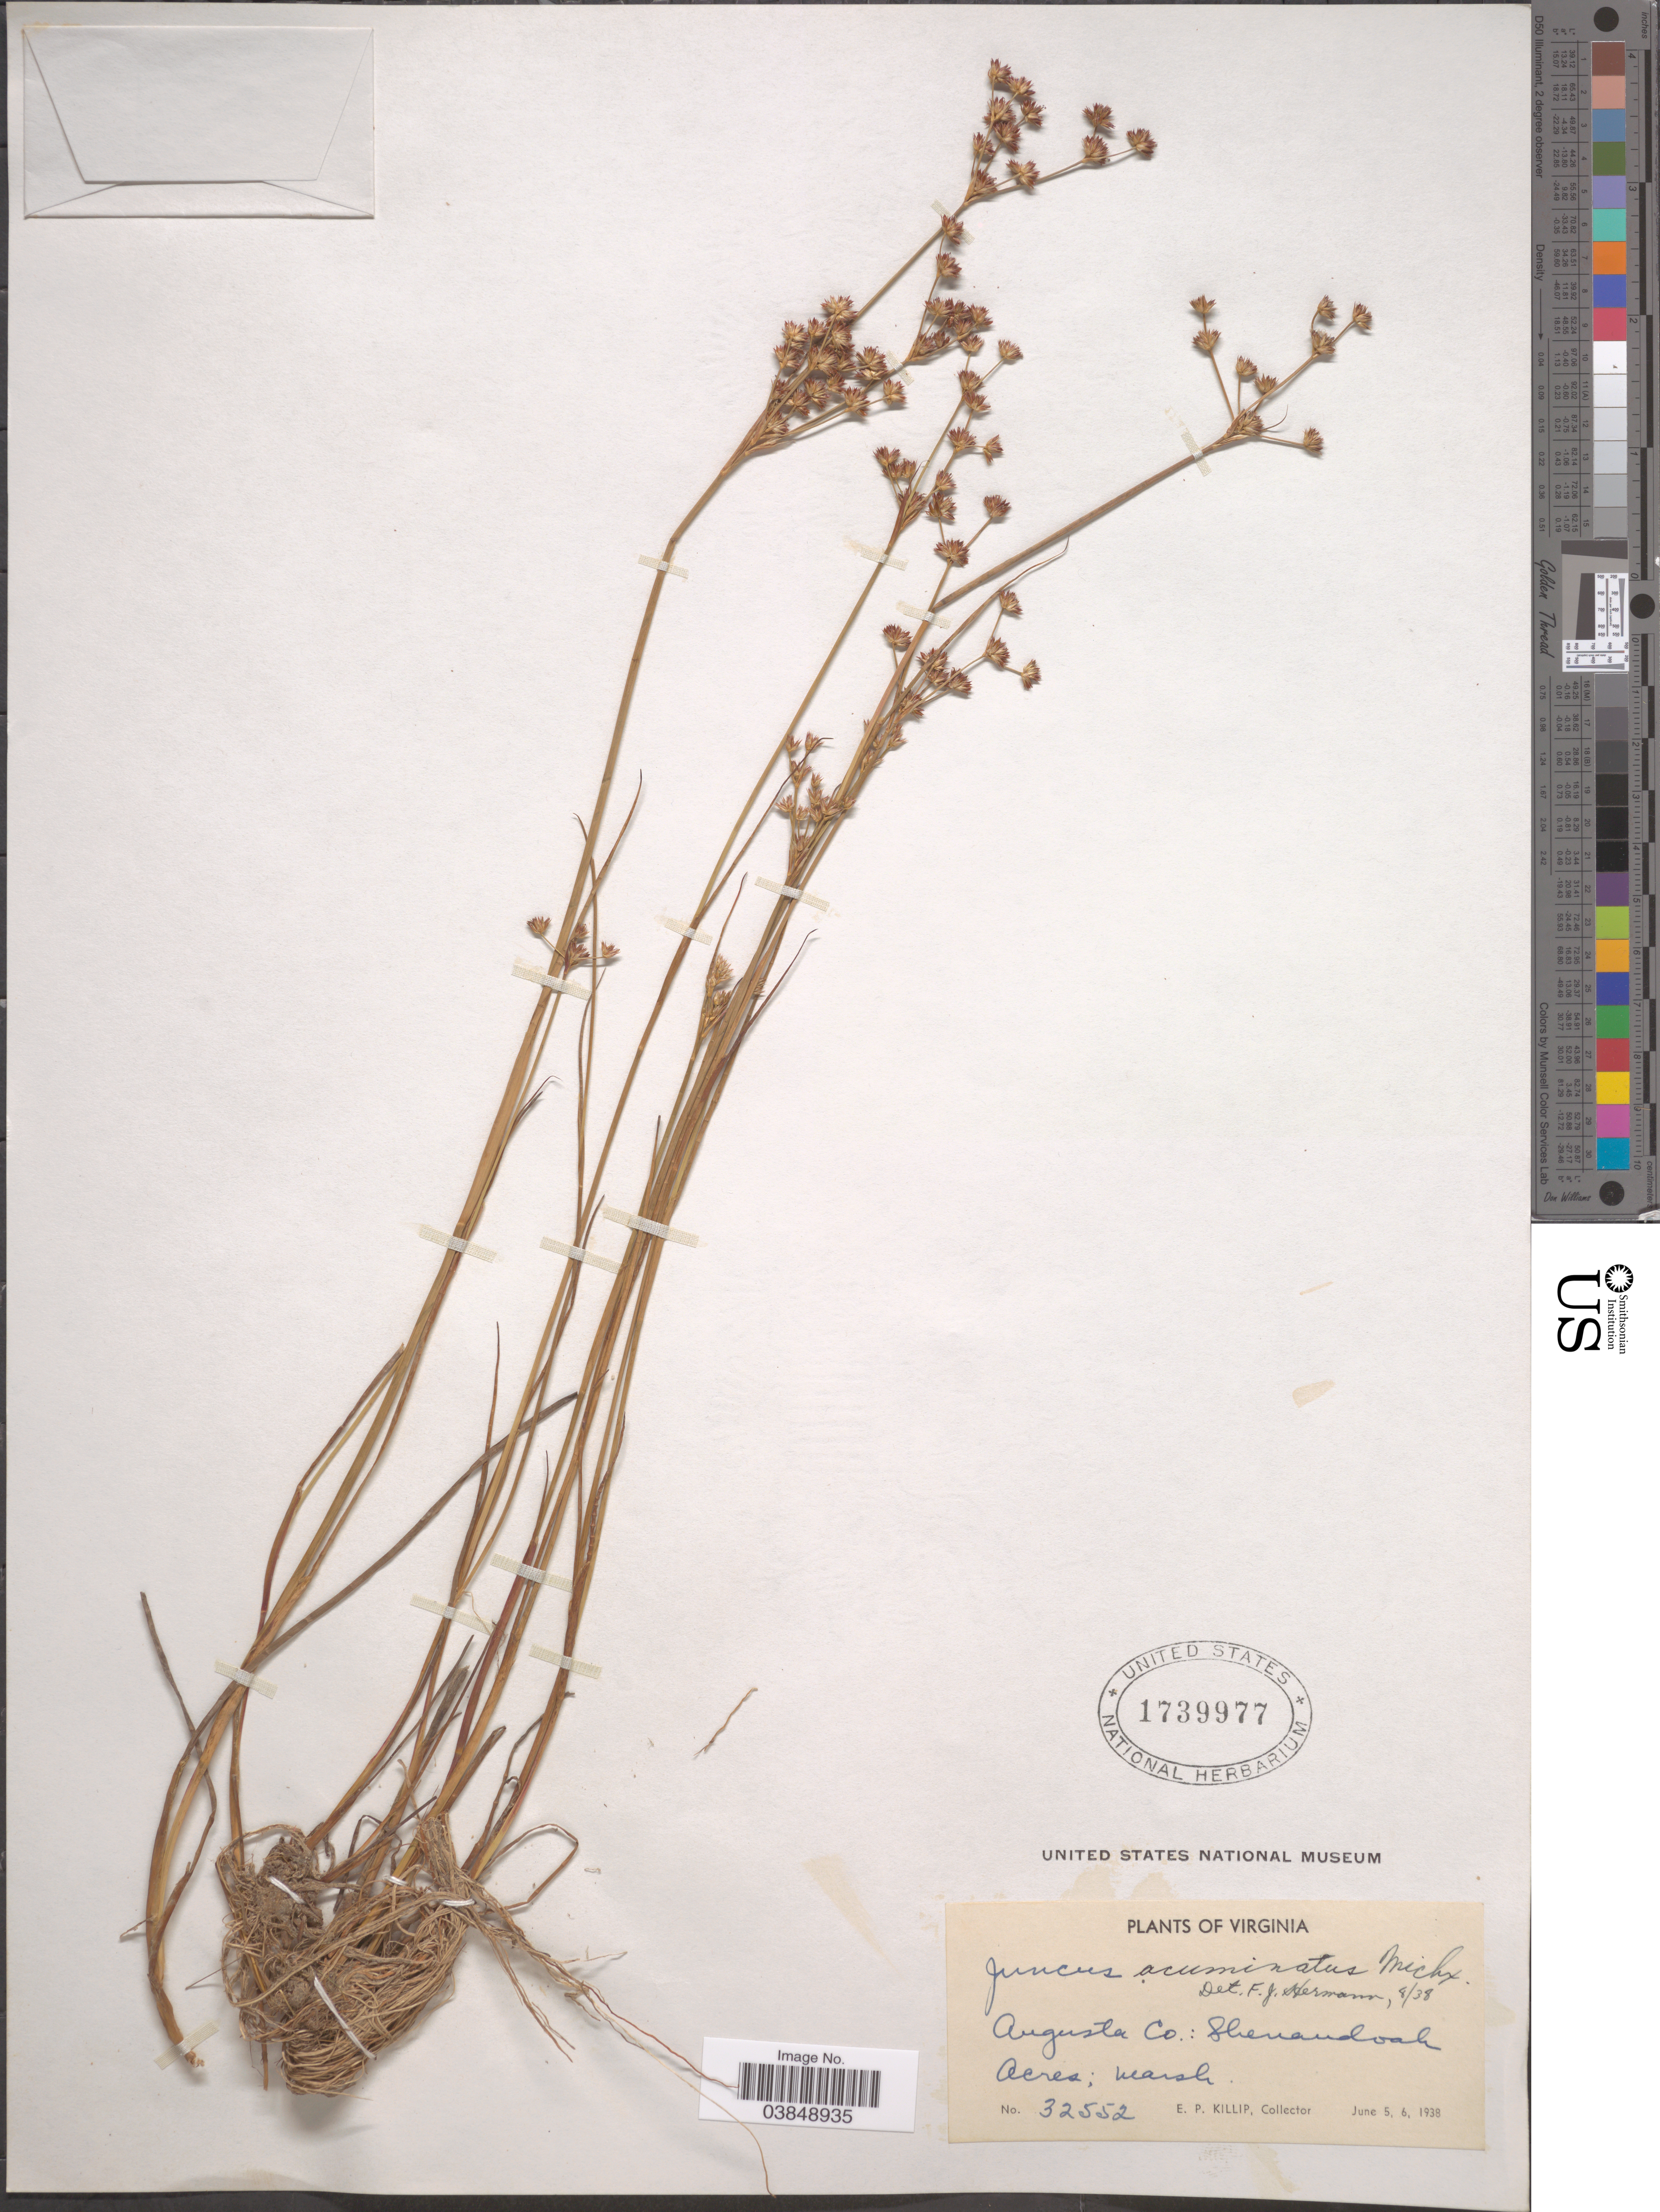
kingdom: Plantae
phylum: Tracheophyta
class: Liliopsida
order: Poales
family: Juncaceae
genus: Juncus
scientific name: Juncus acuminatus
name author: Michx.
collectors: E. P. Killip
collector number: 32552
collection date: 1938-06-05/1938-06-06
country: United States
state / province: Virginia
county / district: Augusta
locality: Augusta Co.: Shenandoah Acres.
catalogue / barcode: US 1739977